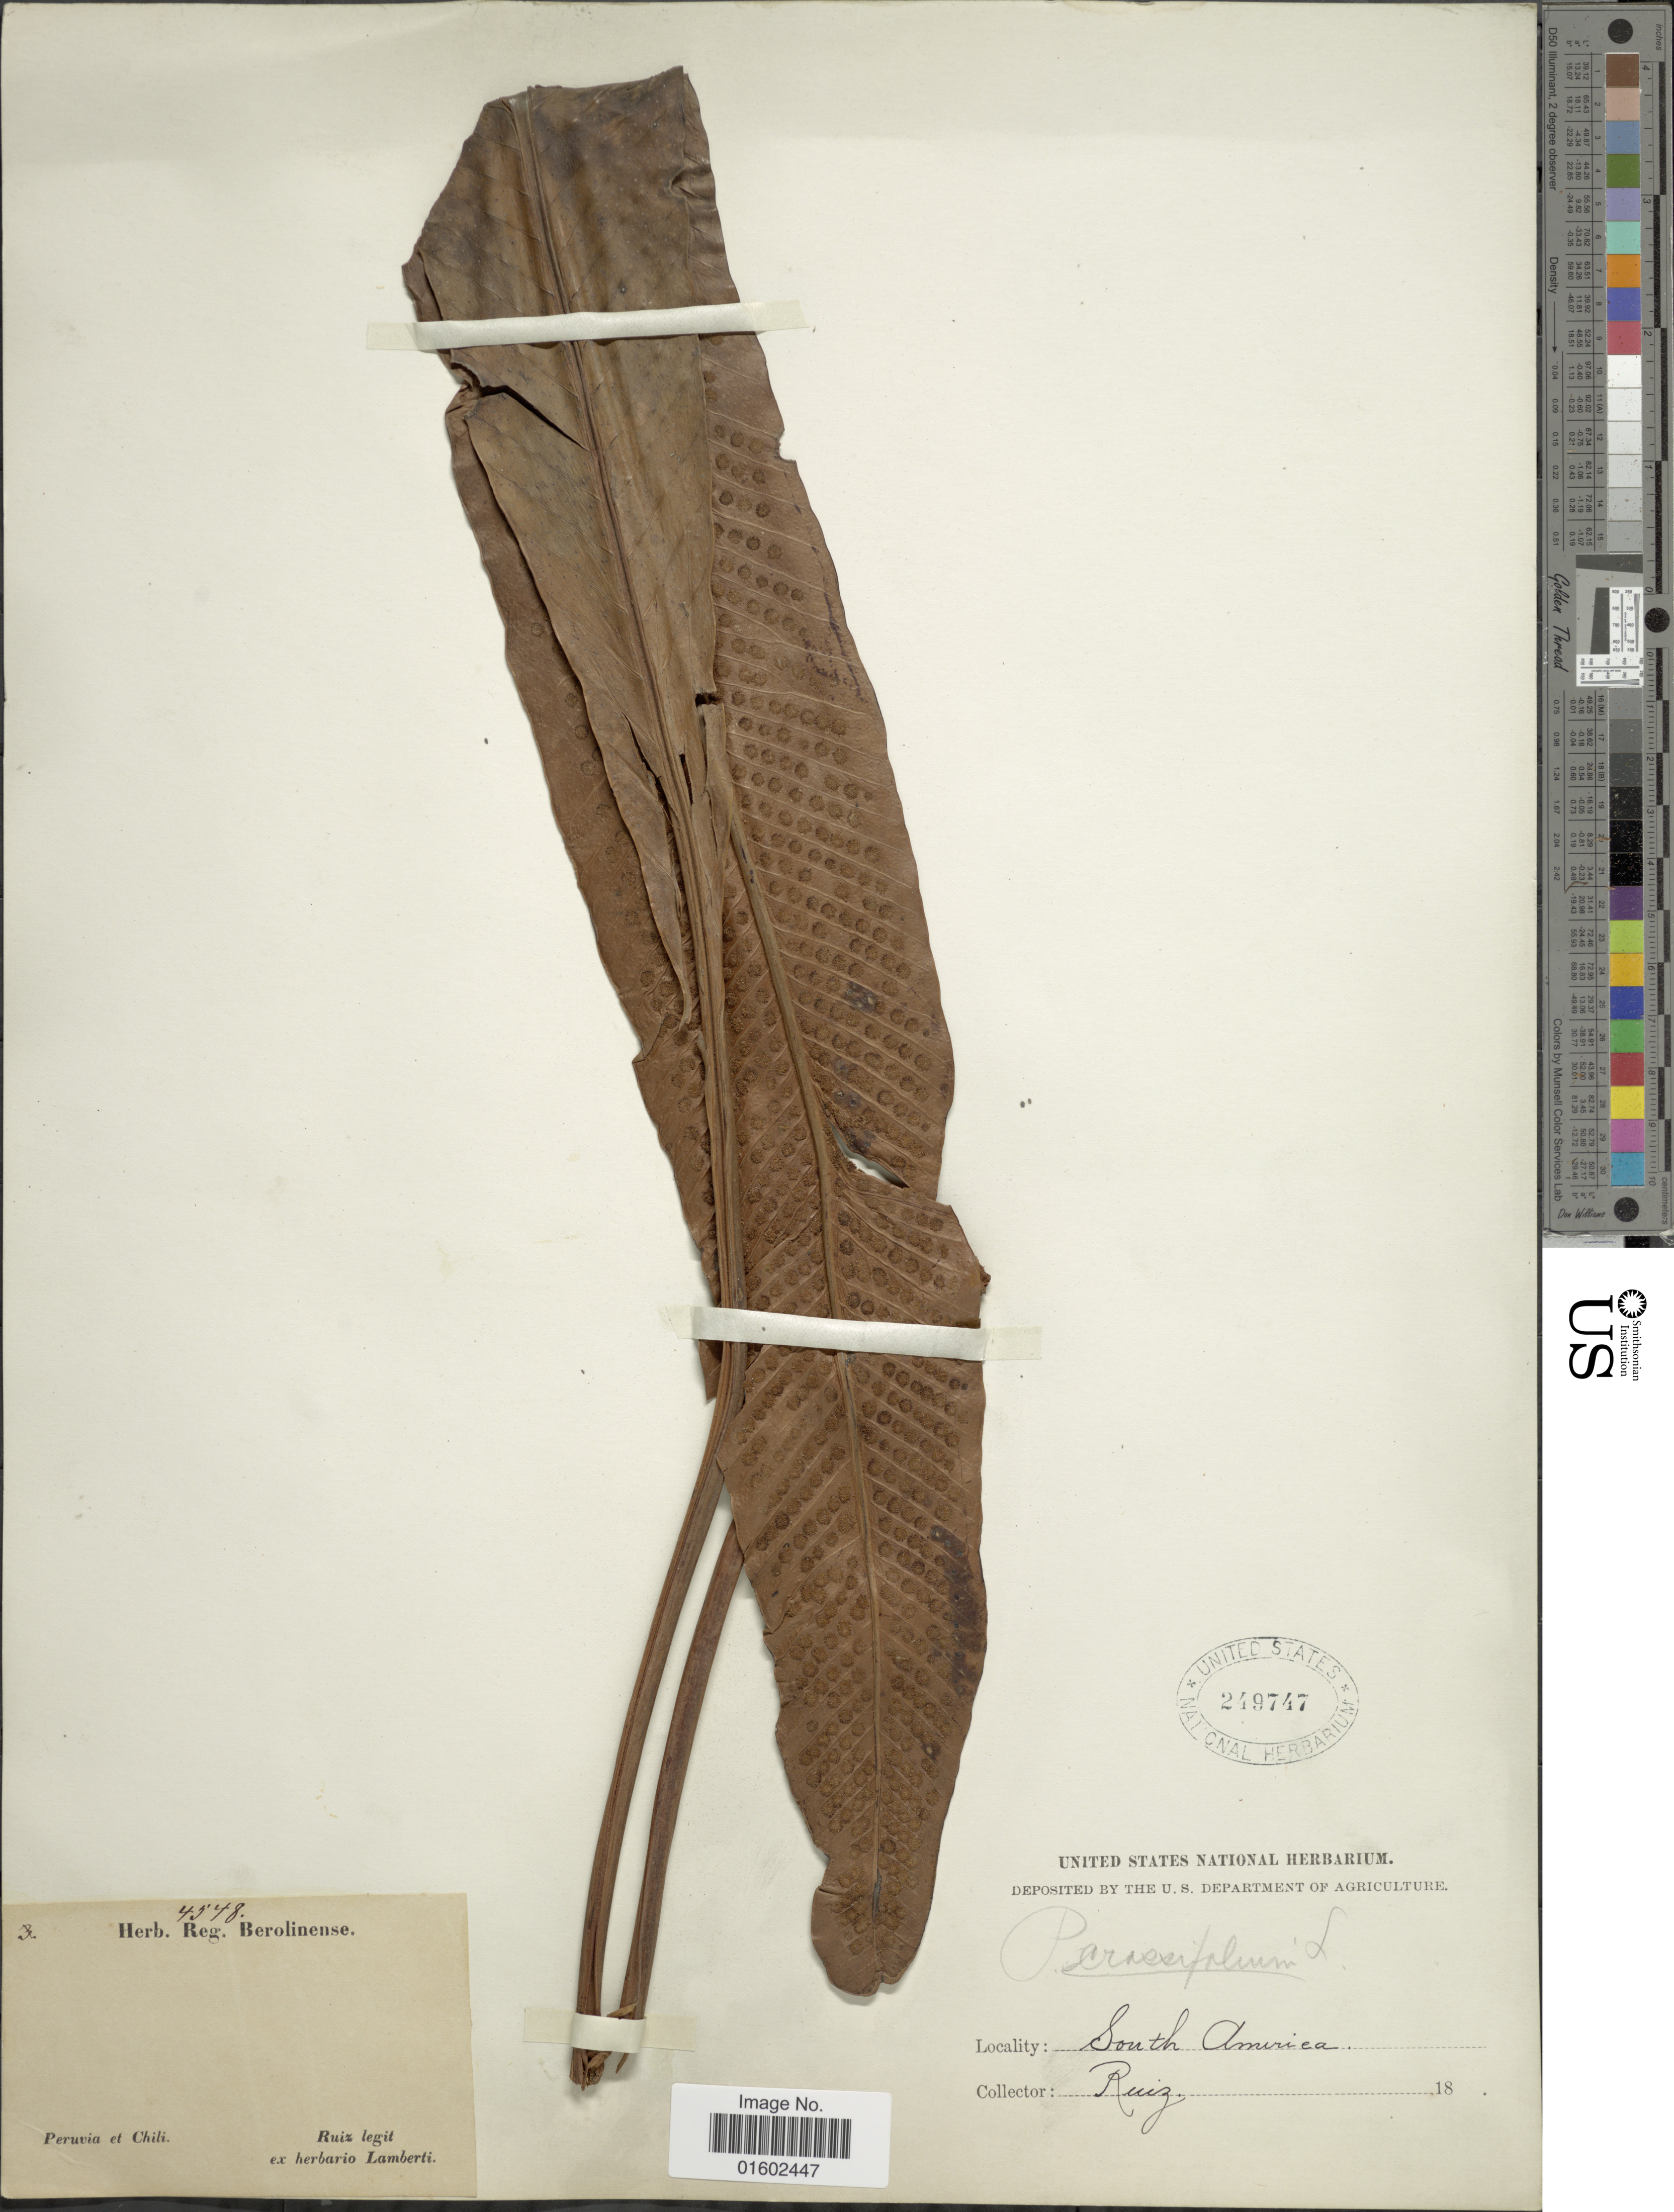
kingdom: Plantae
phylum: Tracheophyta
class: Polypodiopsida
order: Polypodiales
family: Polypodiaceae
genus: Niphidium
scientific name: Niphidium crassifolium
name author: (L.) Lellinger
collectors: Ruiz, --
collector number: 4548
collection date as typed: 18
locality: South America, Peru et Chili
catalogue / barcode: US 249747